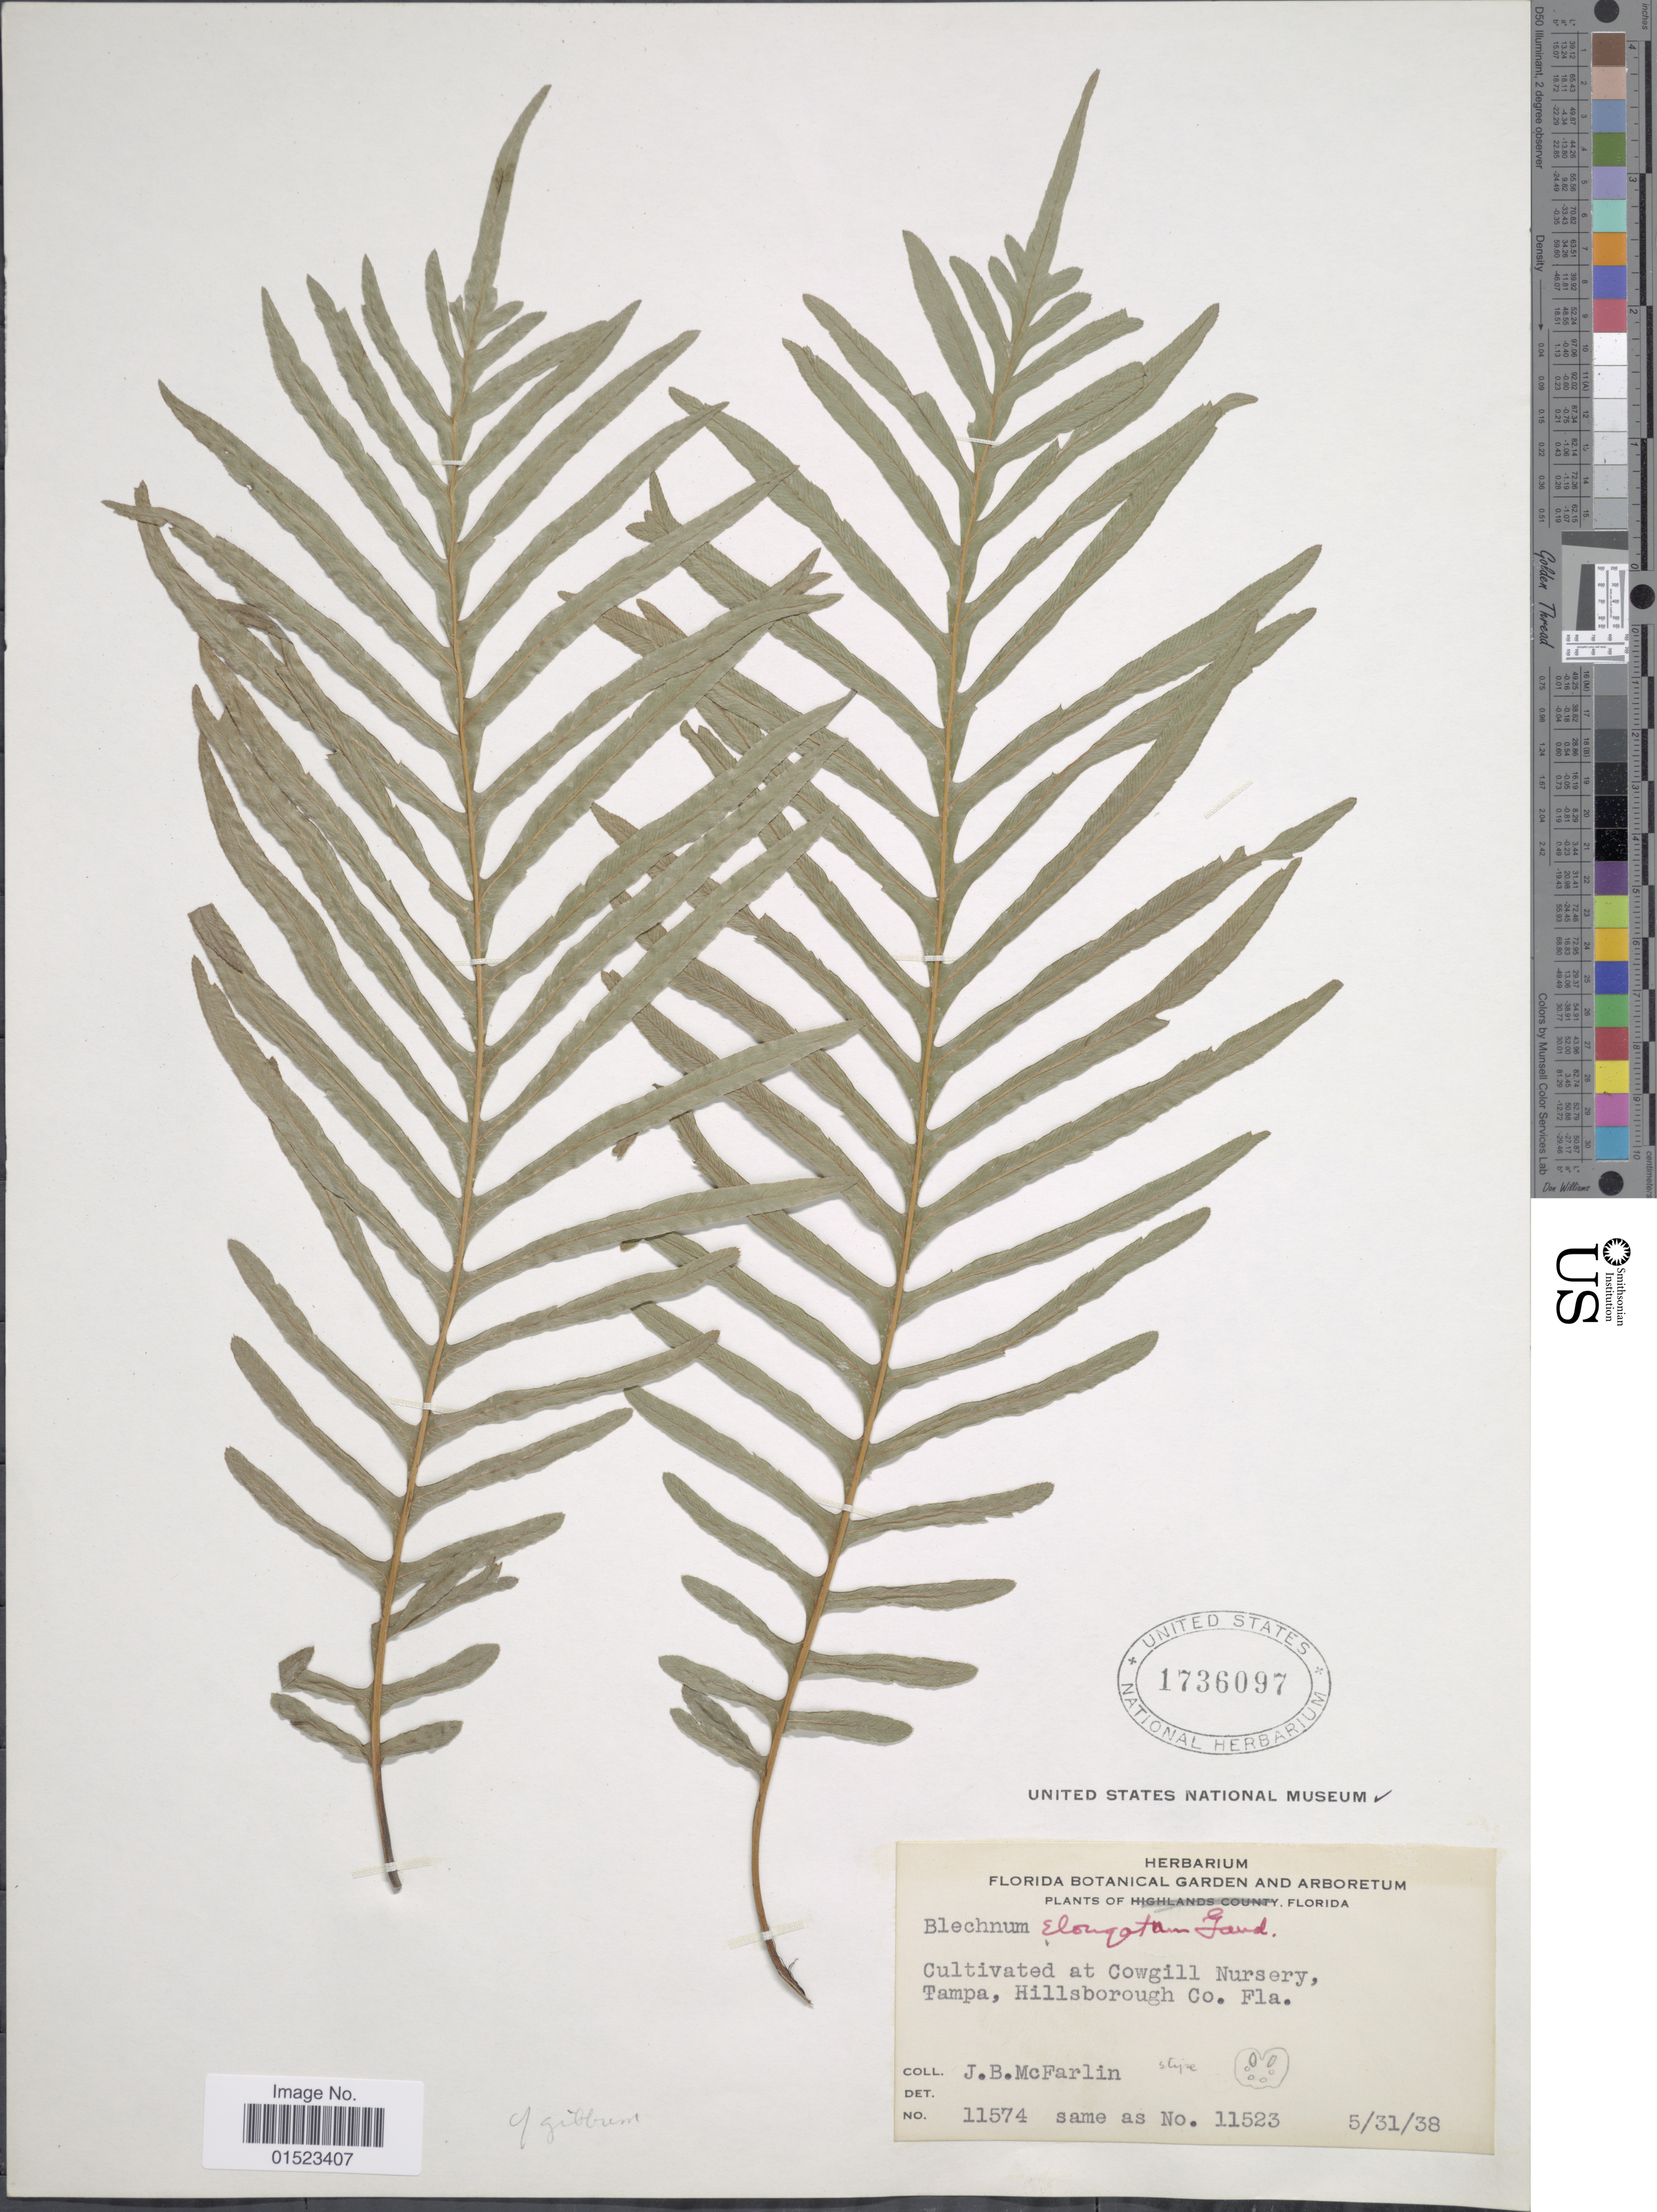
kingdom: Plantae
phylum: Tracheophyta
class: Polypodiopsida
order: Polypodiales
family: Blechnaceae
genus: Blechnum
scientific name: Blechnum elongatum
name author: Gaudich.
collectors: J. McFarlin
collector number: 11523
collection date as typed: Transcribed d/m/y: 31/5/38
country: United States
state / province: Florida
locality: Cowgill Nursery,Tampa, Hillsborough Co.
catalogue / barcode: US 1736097